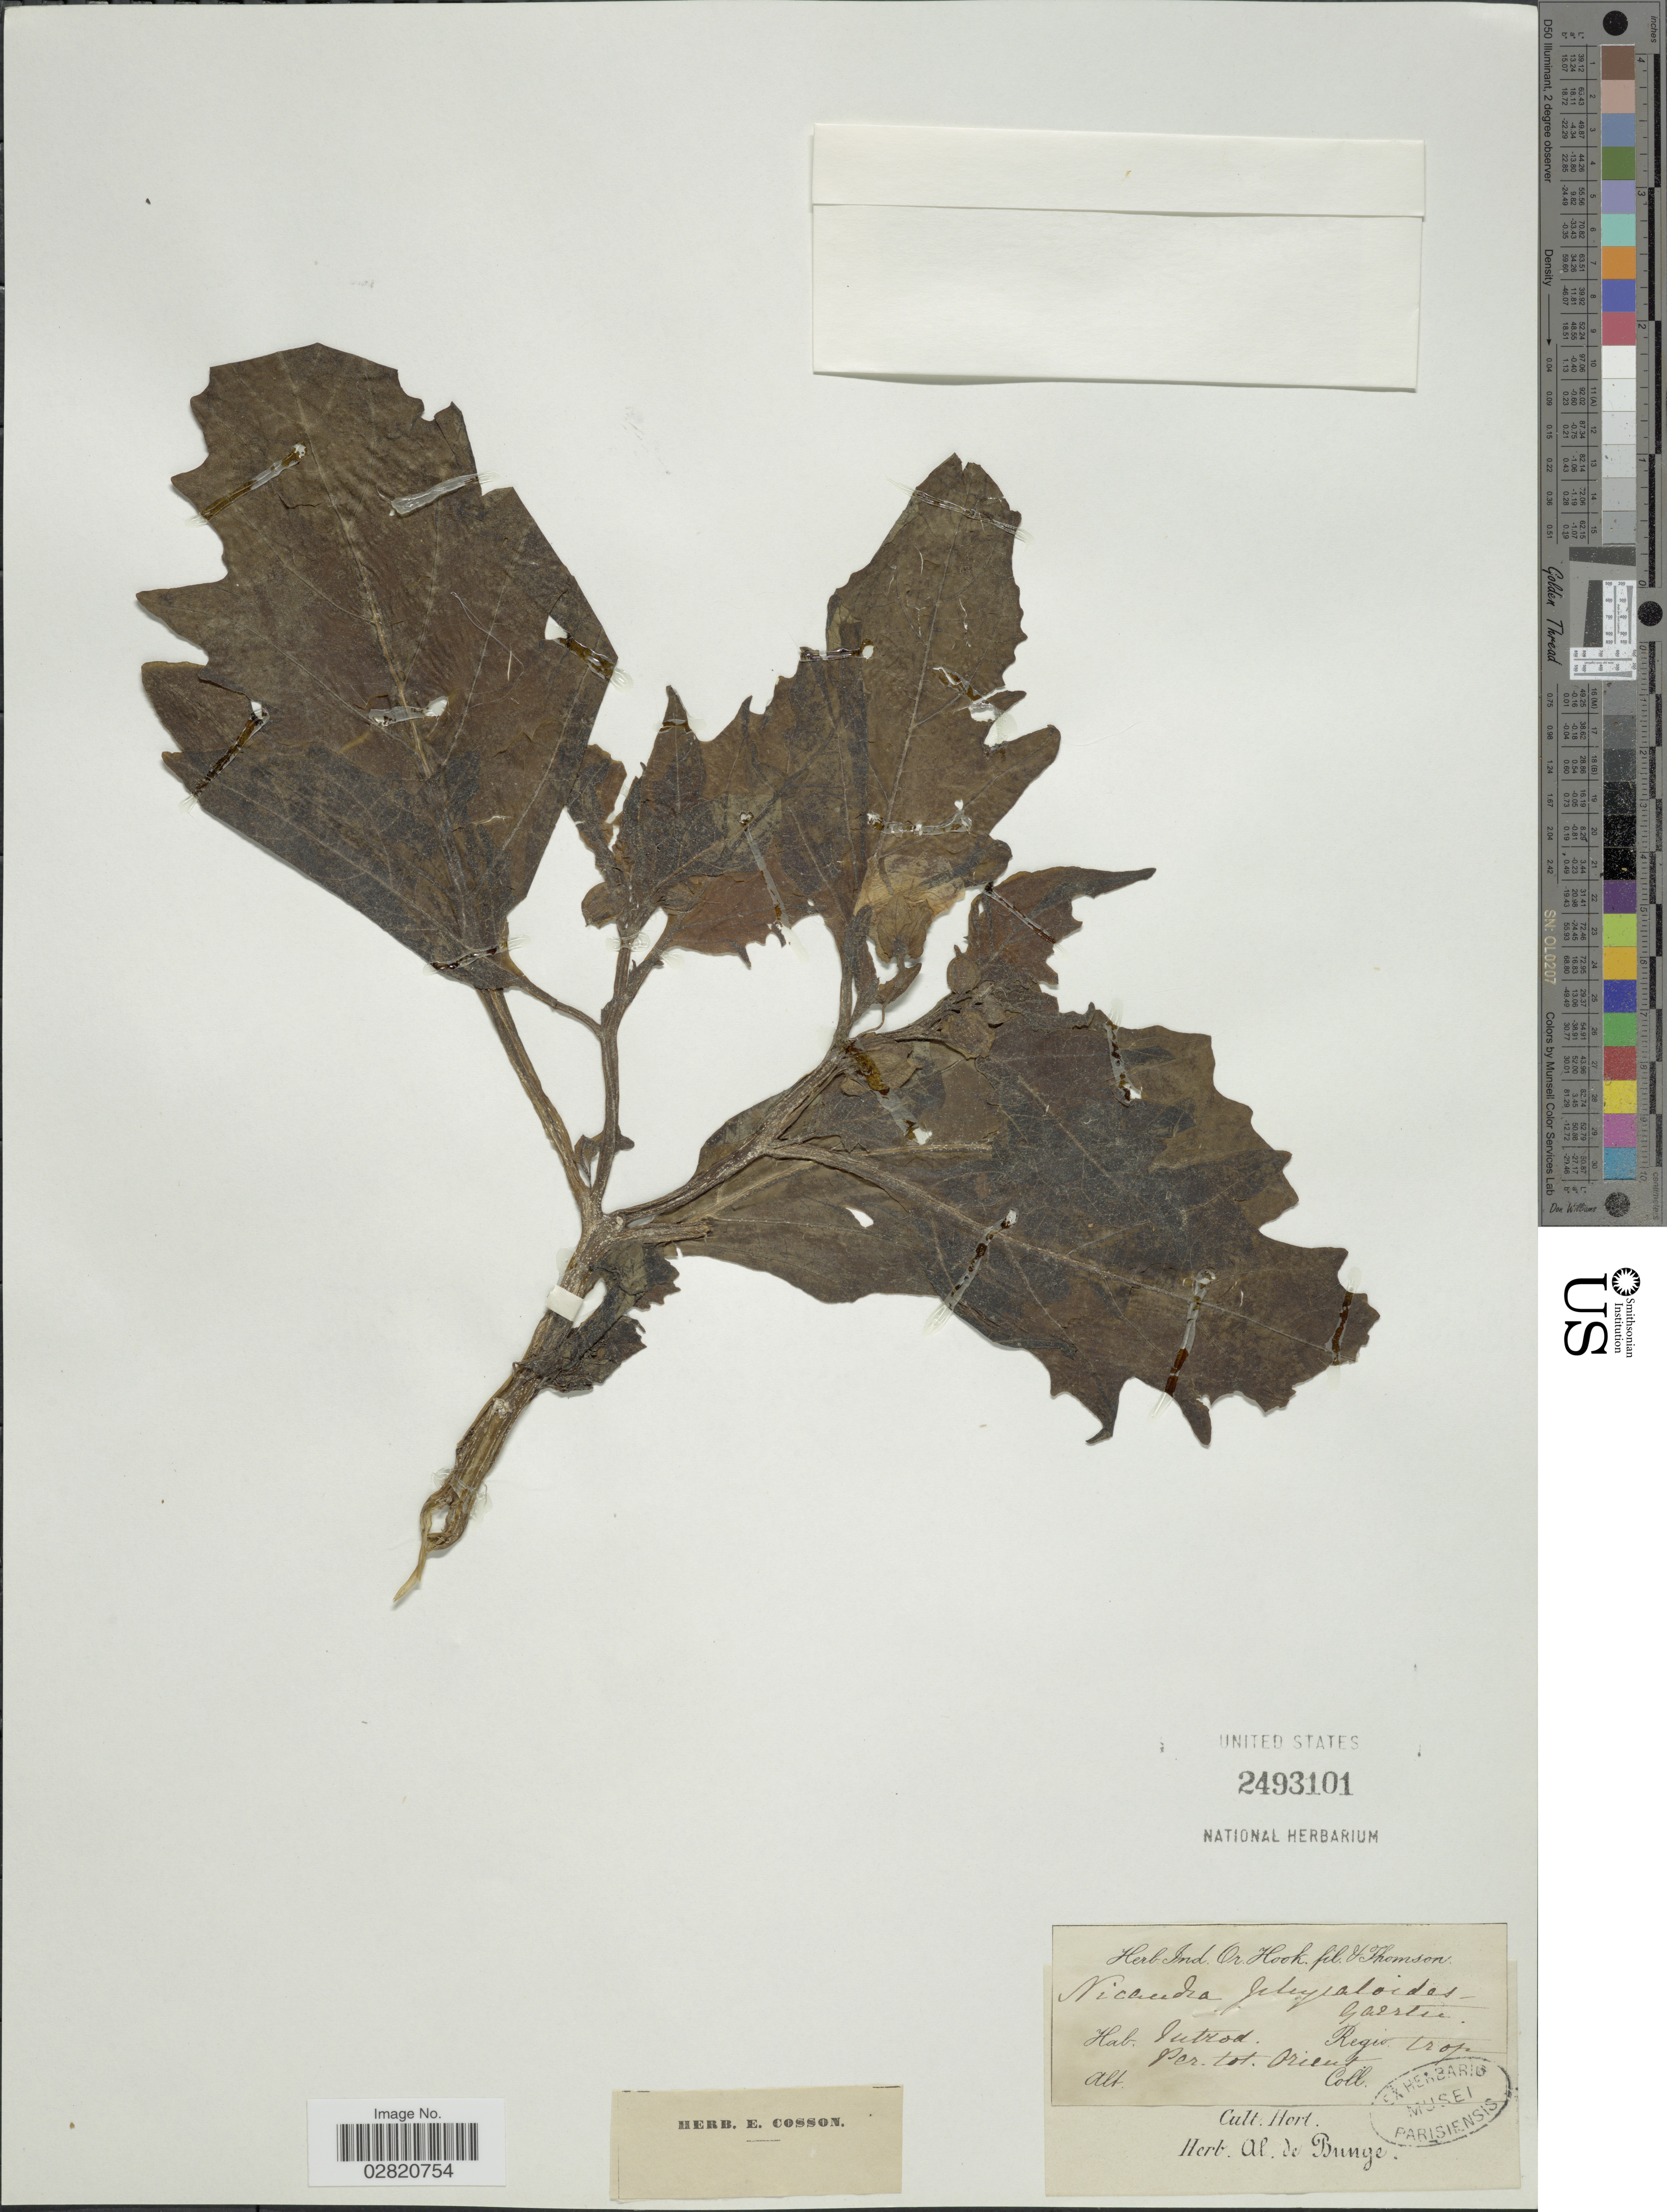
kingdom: Plantae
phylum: Tracheophyta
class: Magnoliopsida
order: Solanales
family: Solanaceae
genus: Nicandra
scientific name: Nicandra physalodes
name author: (L.) Gaertn.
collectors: ex herb. Bunge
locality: Per. tot. Orient.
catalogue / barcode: US 2493101